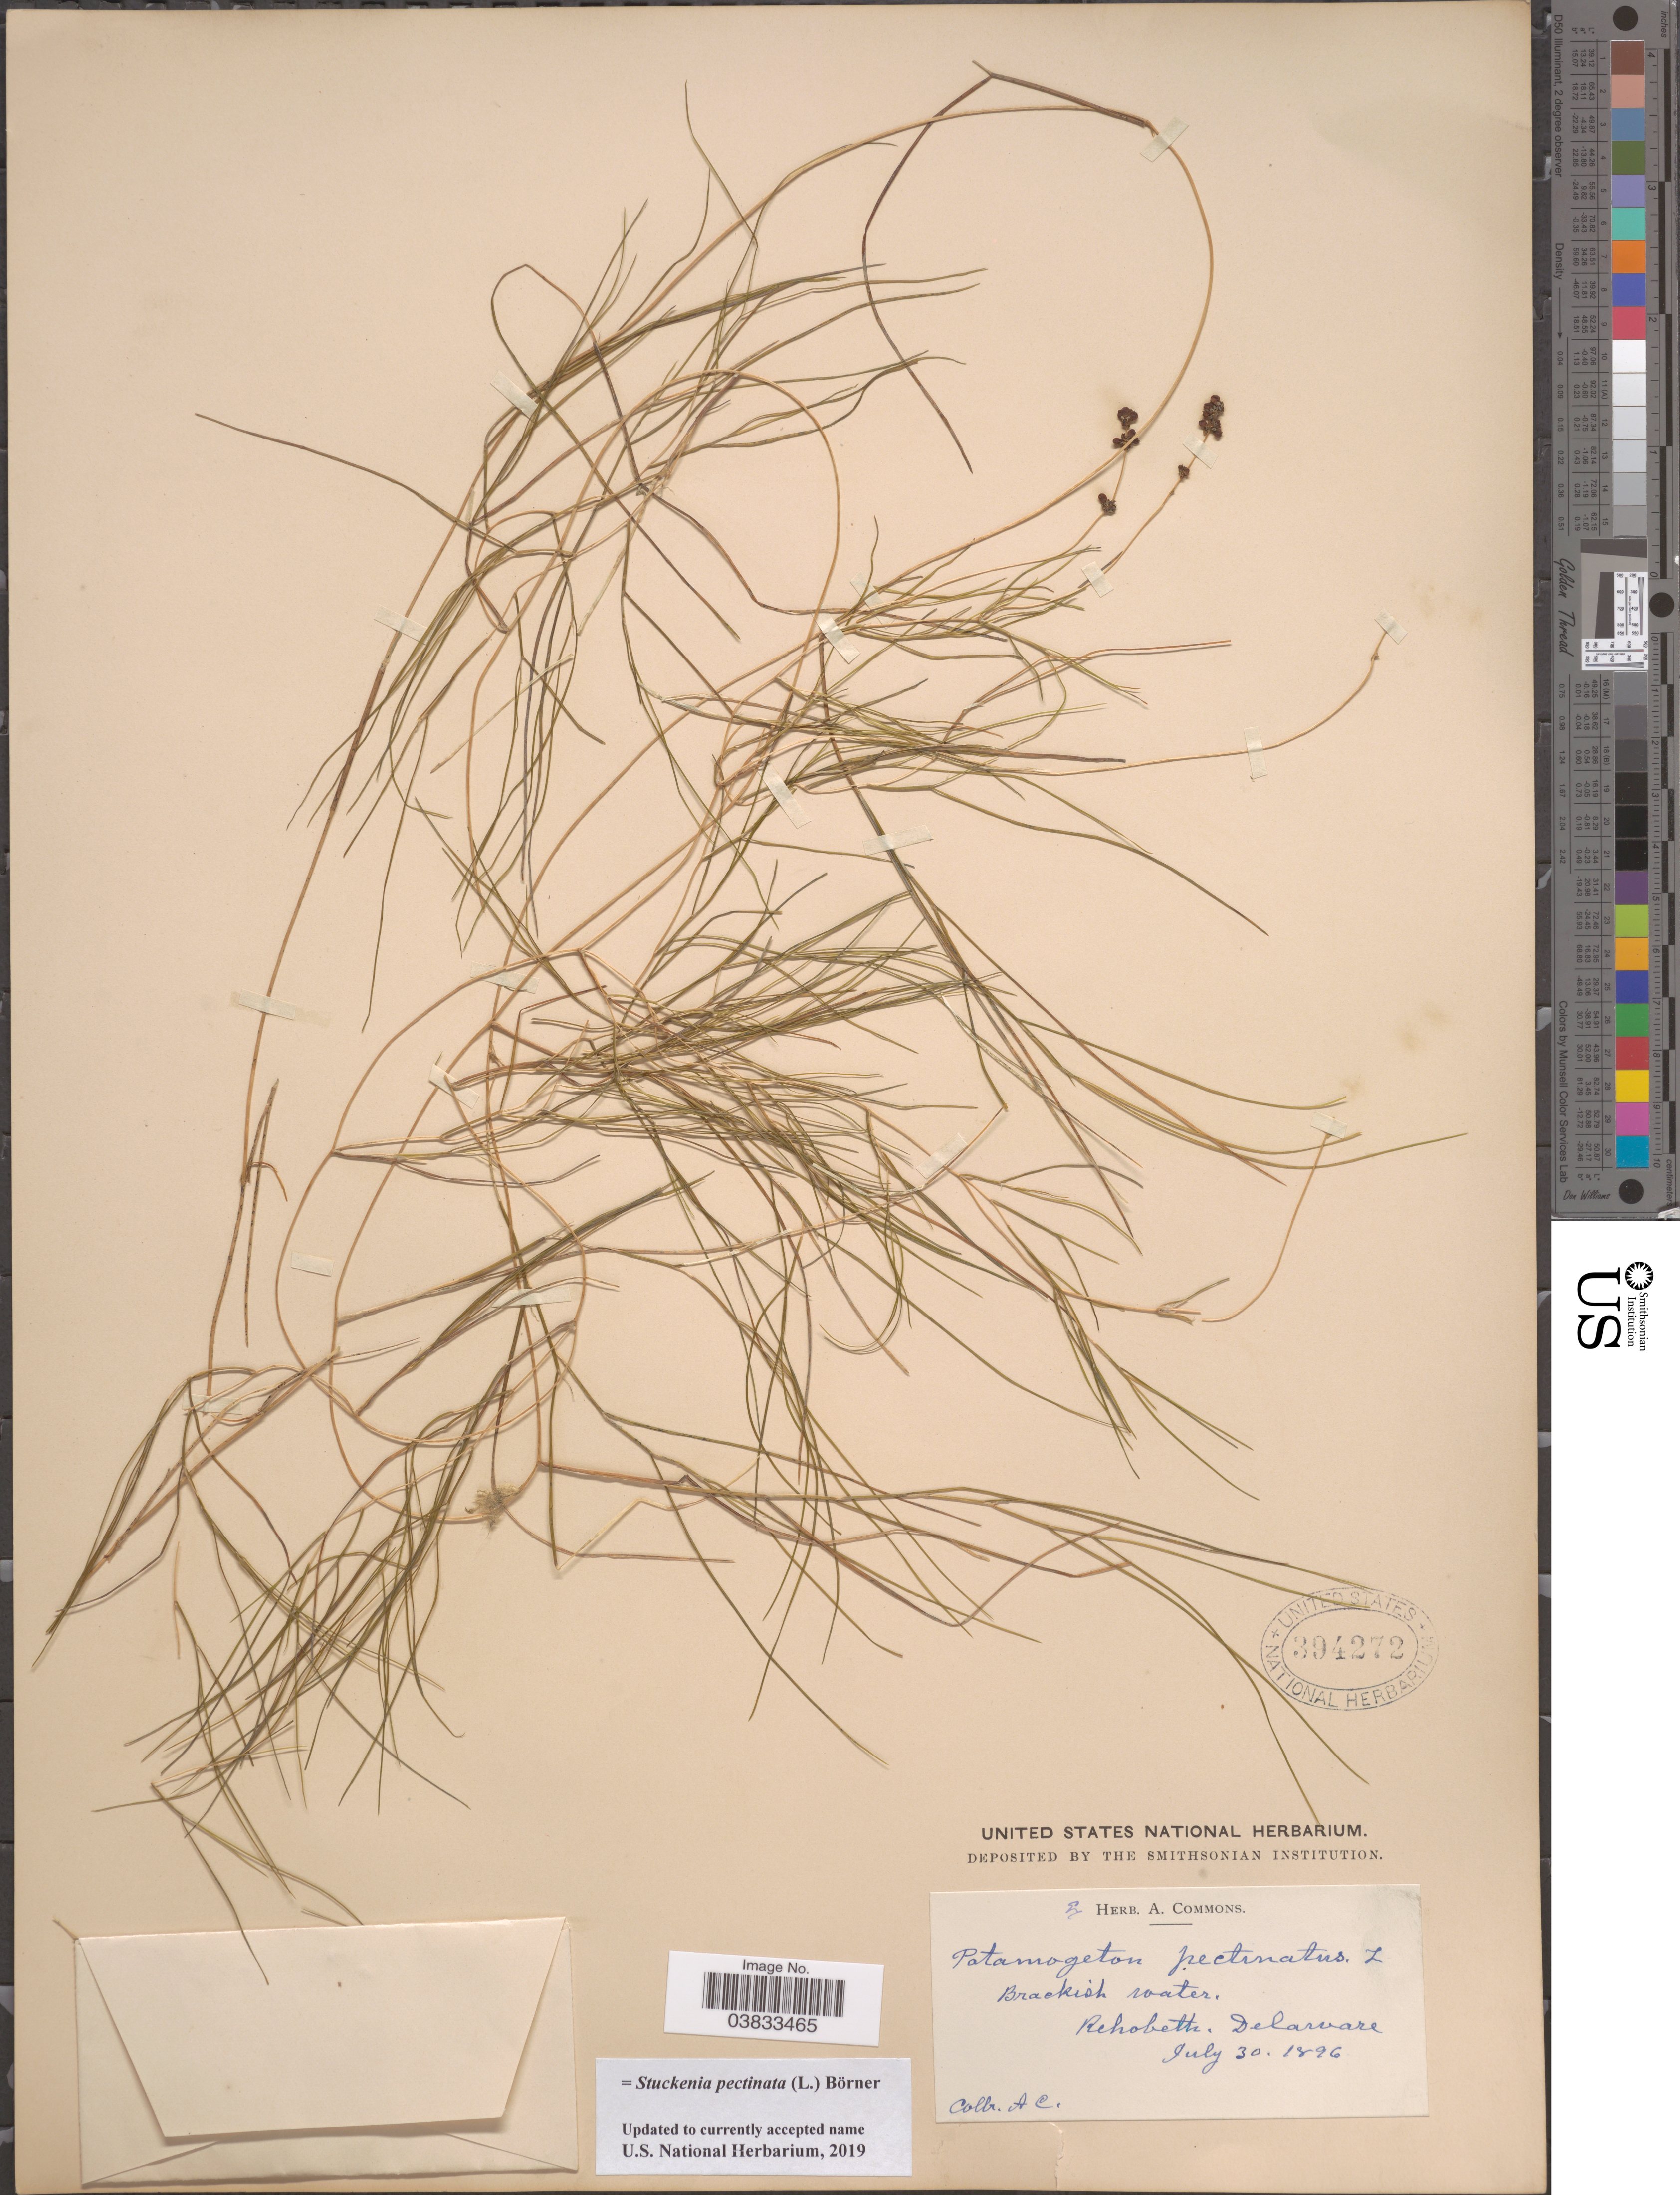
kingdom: Plantae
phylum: Tracheophyta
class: Liliopsida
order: Alismatales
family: Potamogetonaceae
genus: Stuckenia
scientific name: Stuckenia pectinata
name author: (L.) Börner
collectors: A. Commons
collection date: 1896-07-30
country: United States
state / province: Delaware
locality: Rehobeth.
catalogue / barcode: US 394272